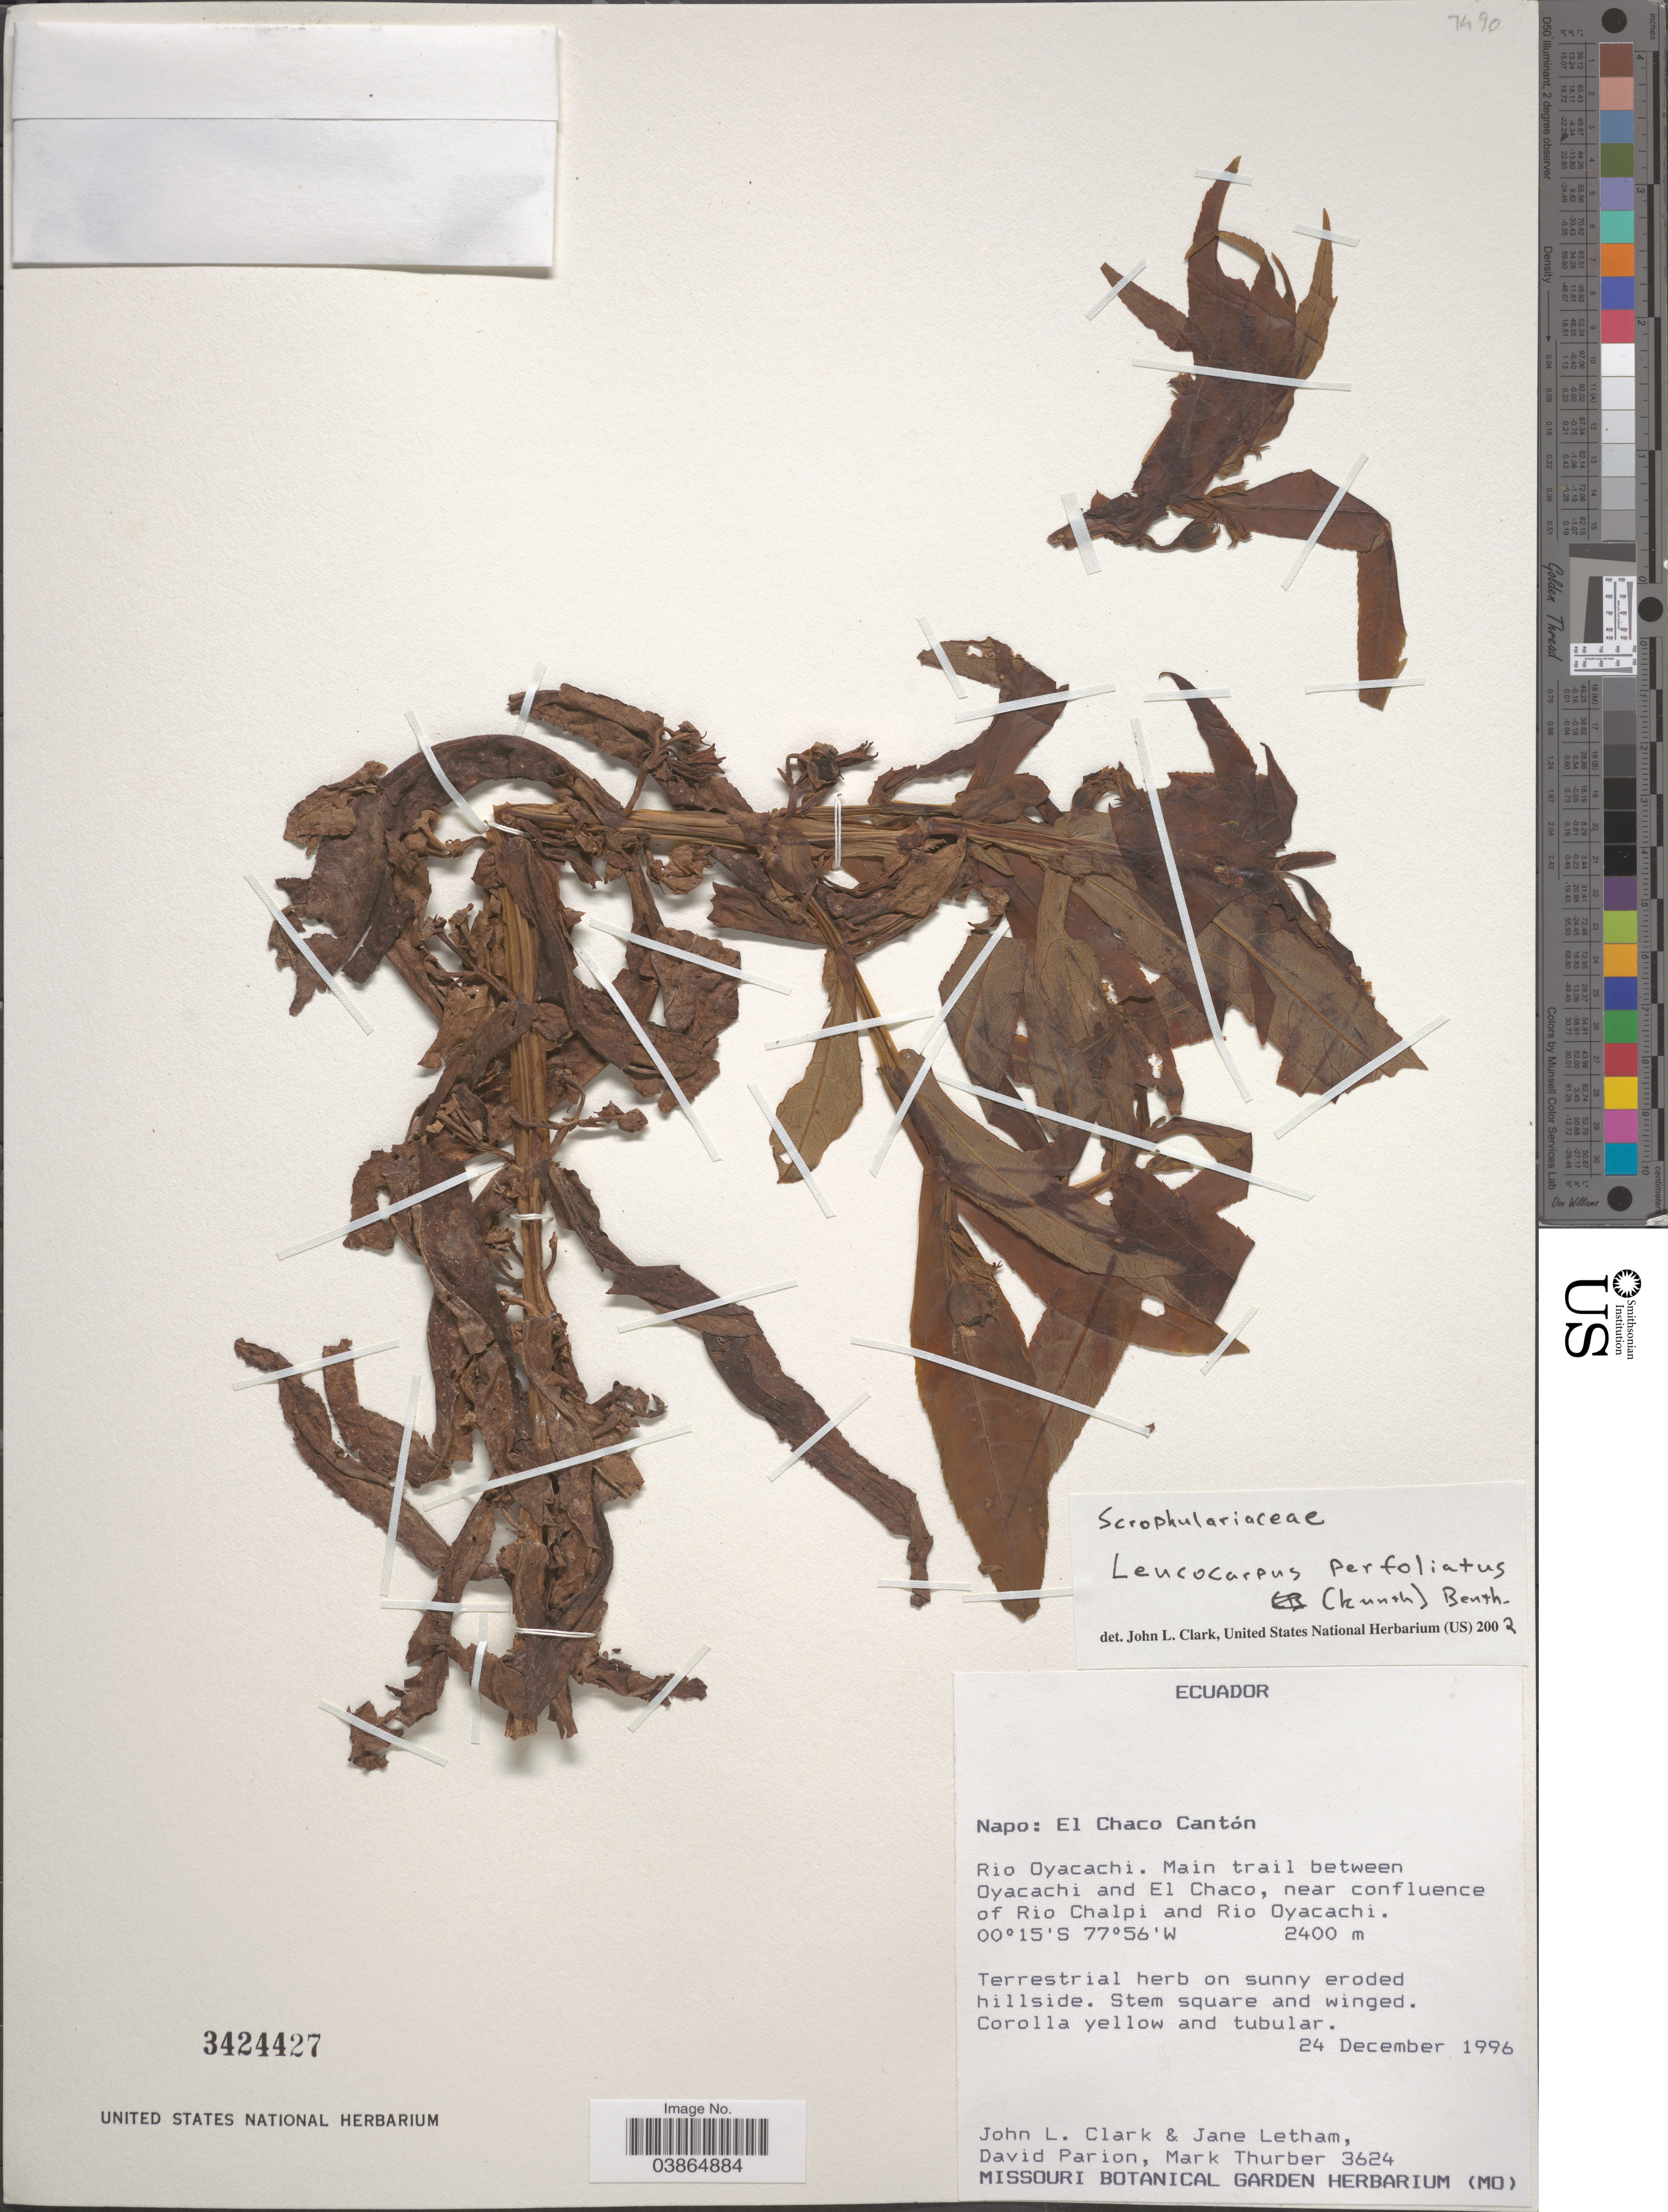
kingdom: Plantae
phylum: Tracheophyta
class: Magnoliopsida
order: Lamiales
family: Phrymaceae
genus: Leucocarpus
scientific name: Leucocarpus perfoliatus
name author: (Kunth) Benth.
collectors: J. L. Clark, J. Letham, D. Parion & M. Thurber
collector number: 3624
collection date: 1996-12-24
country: Ecuador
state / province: Napo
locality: El Chaco Cantón. Rio Oyacachi. Main trail between Oyacachi and El Chaco, near confluence of Rio Chalpi and Rio Oyacachi.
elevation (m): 2400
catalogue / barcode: US 3424427